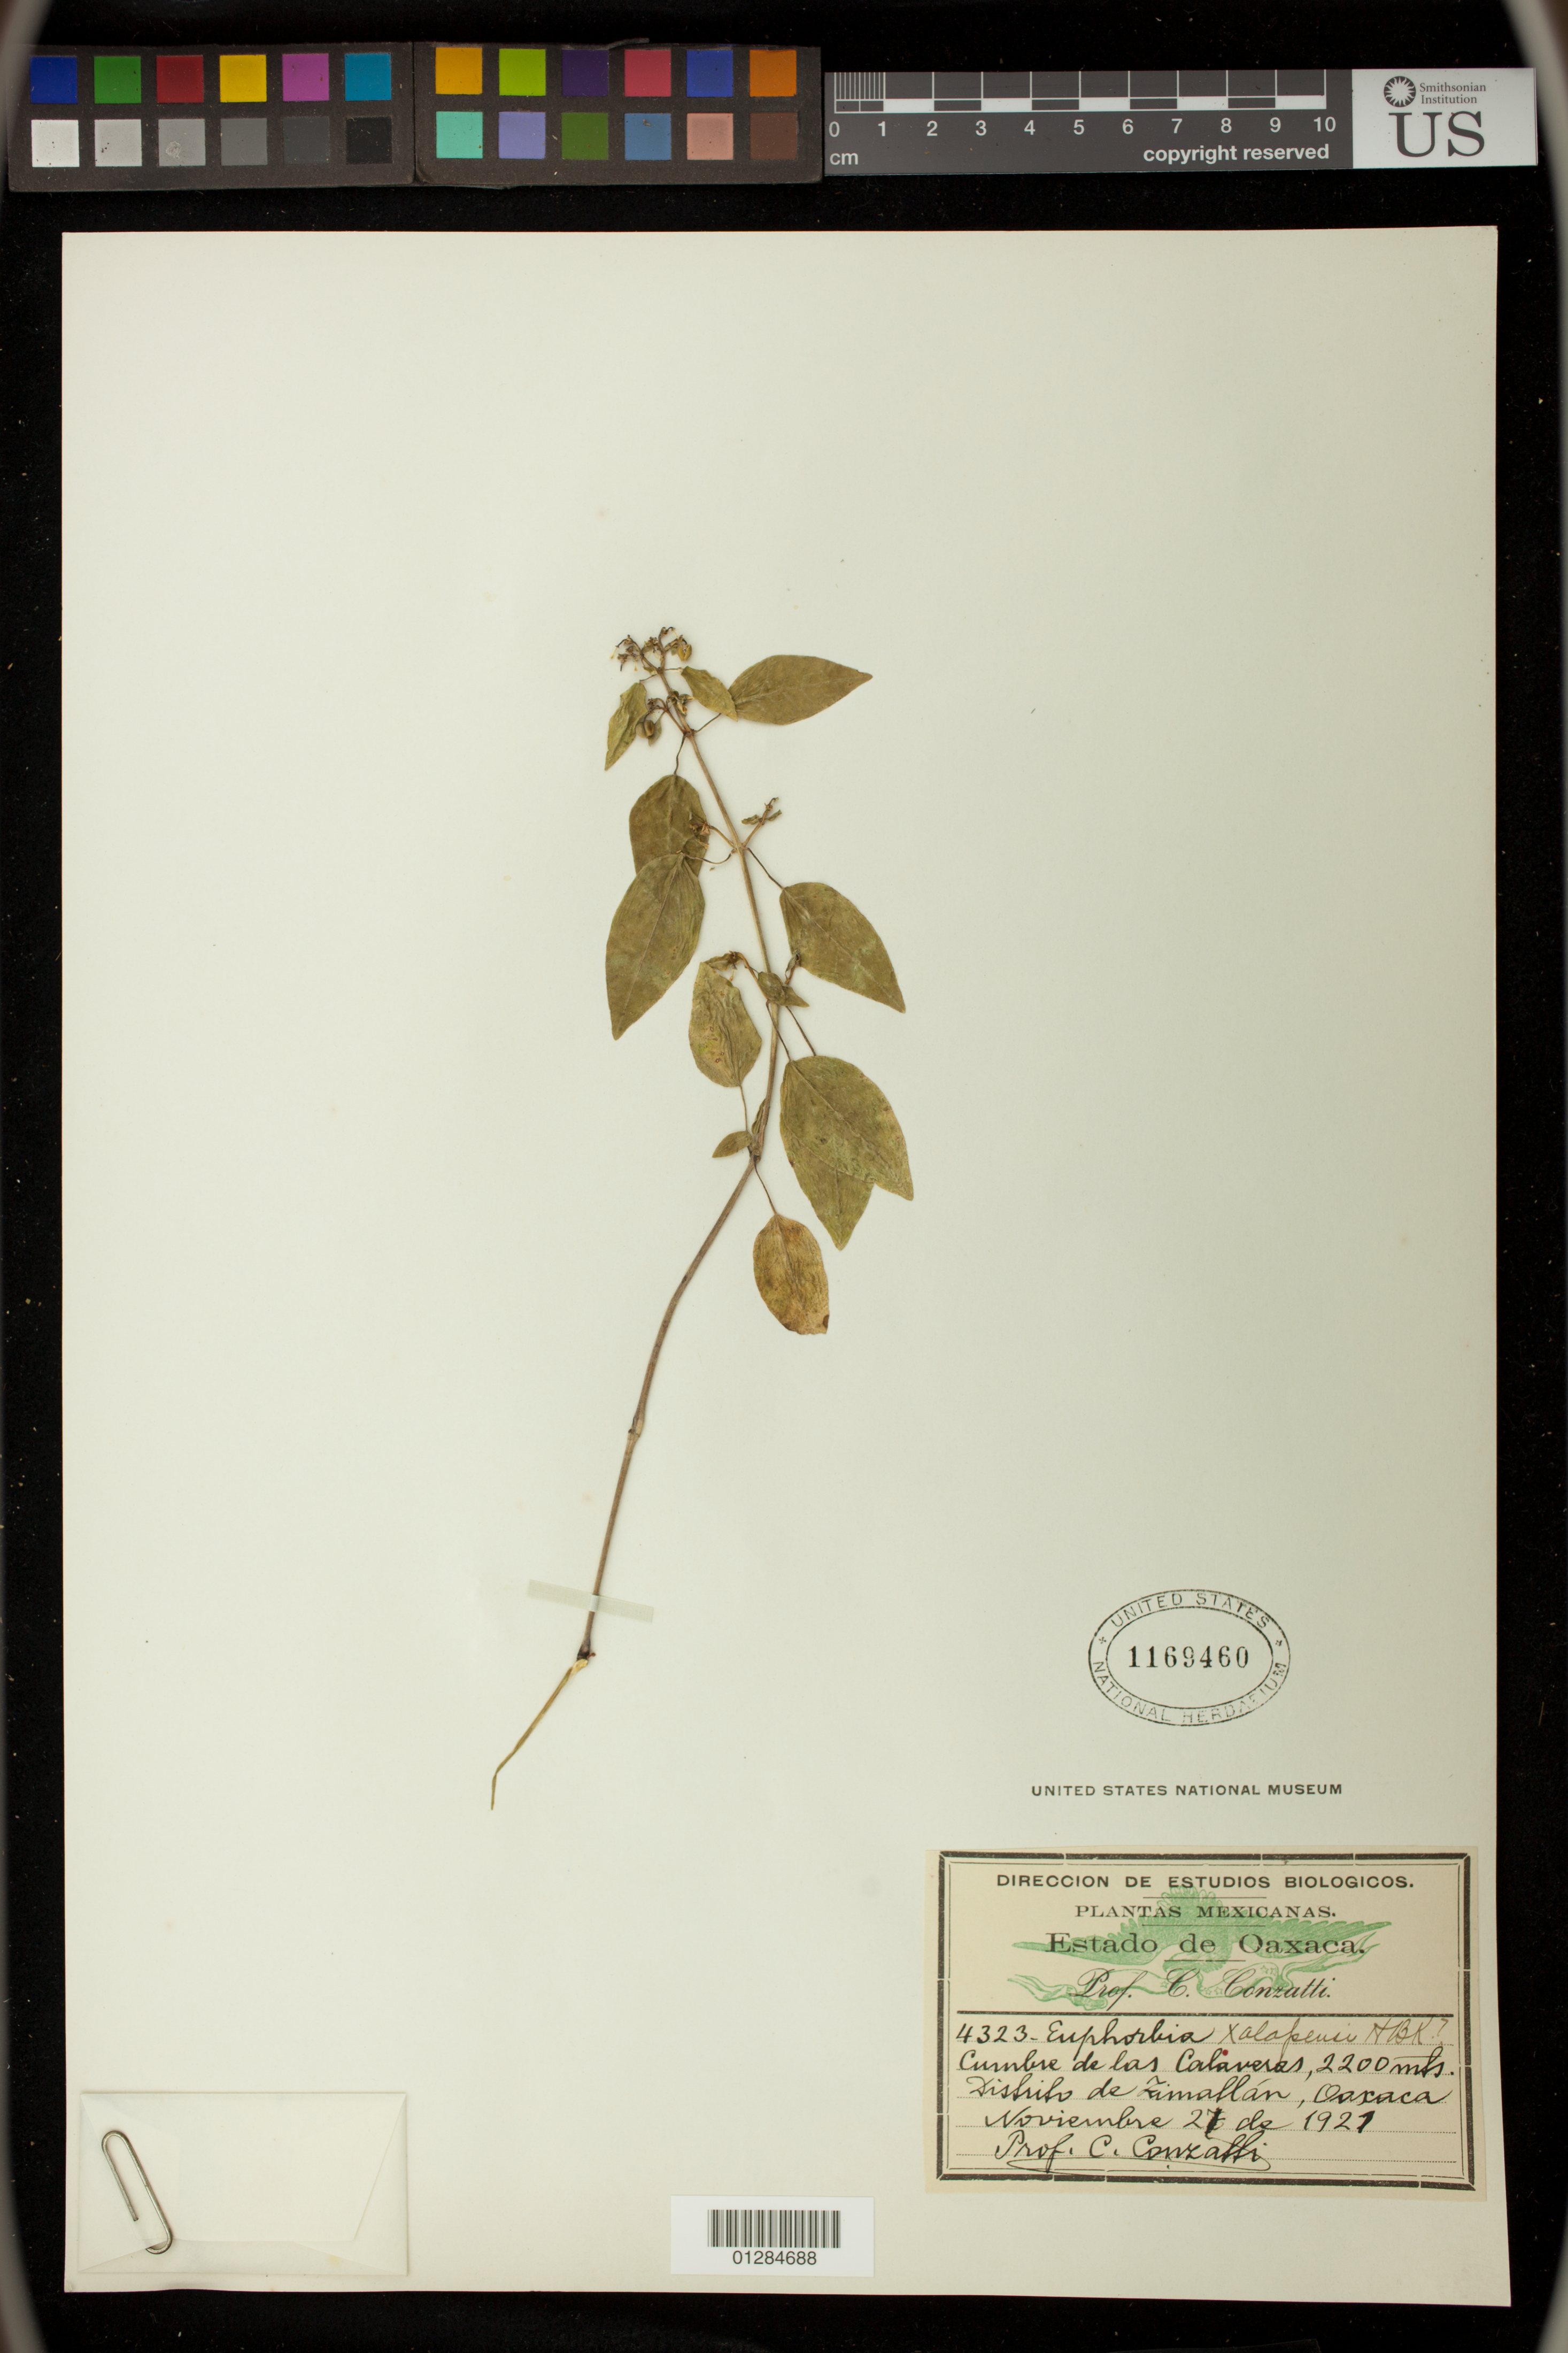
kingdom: Plantae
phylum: Tracheophyta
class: Magnoliopsida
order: Malpighiales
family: Euphorbiaceae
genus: Euphorbia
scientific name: Euphorbia xalapensis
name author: Kunth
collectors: C. Conralli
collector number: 4323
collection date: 1927-11-21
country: Mexico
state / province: Oaxaca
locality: Tamallan Oaxaca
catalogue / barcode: US 1169460